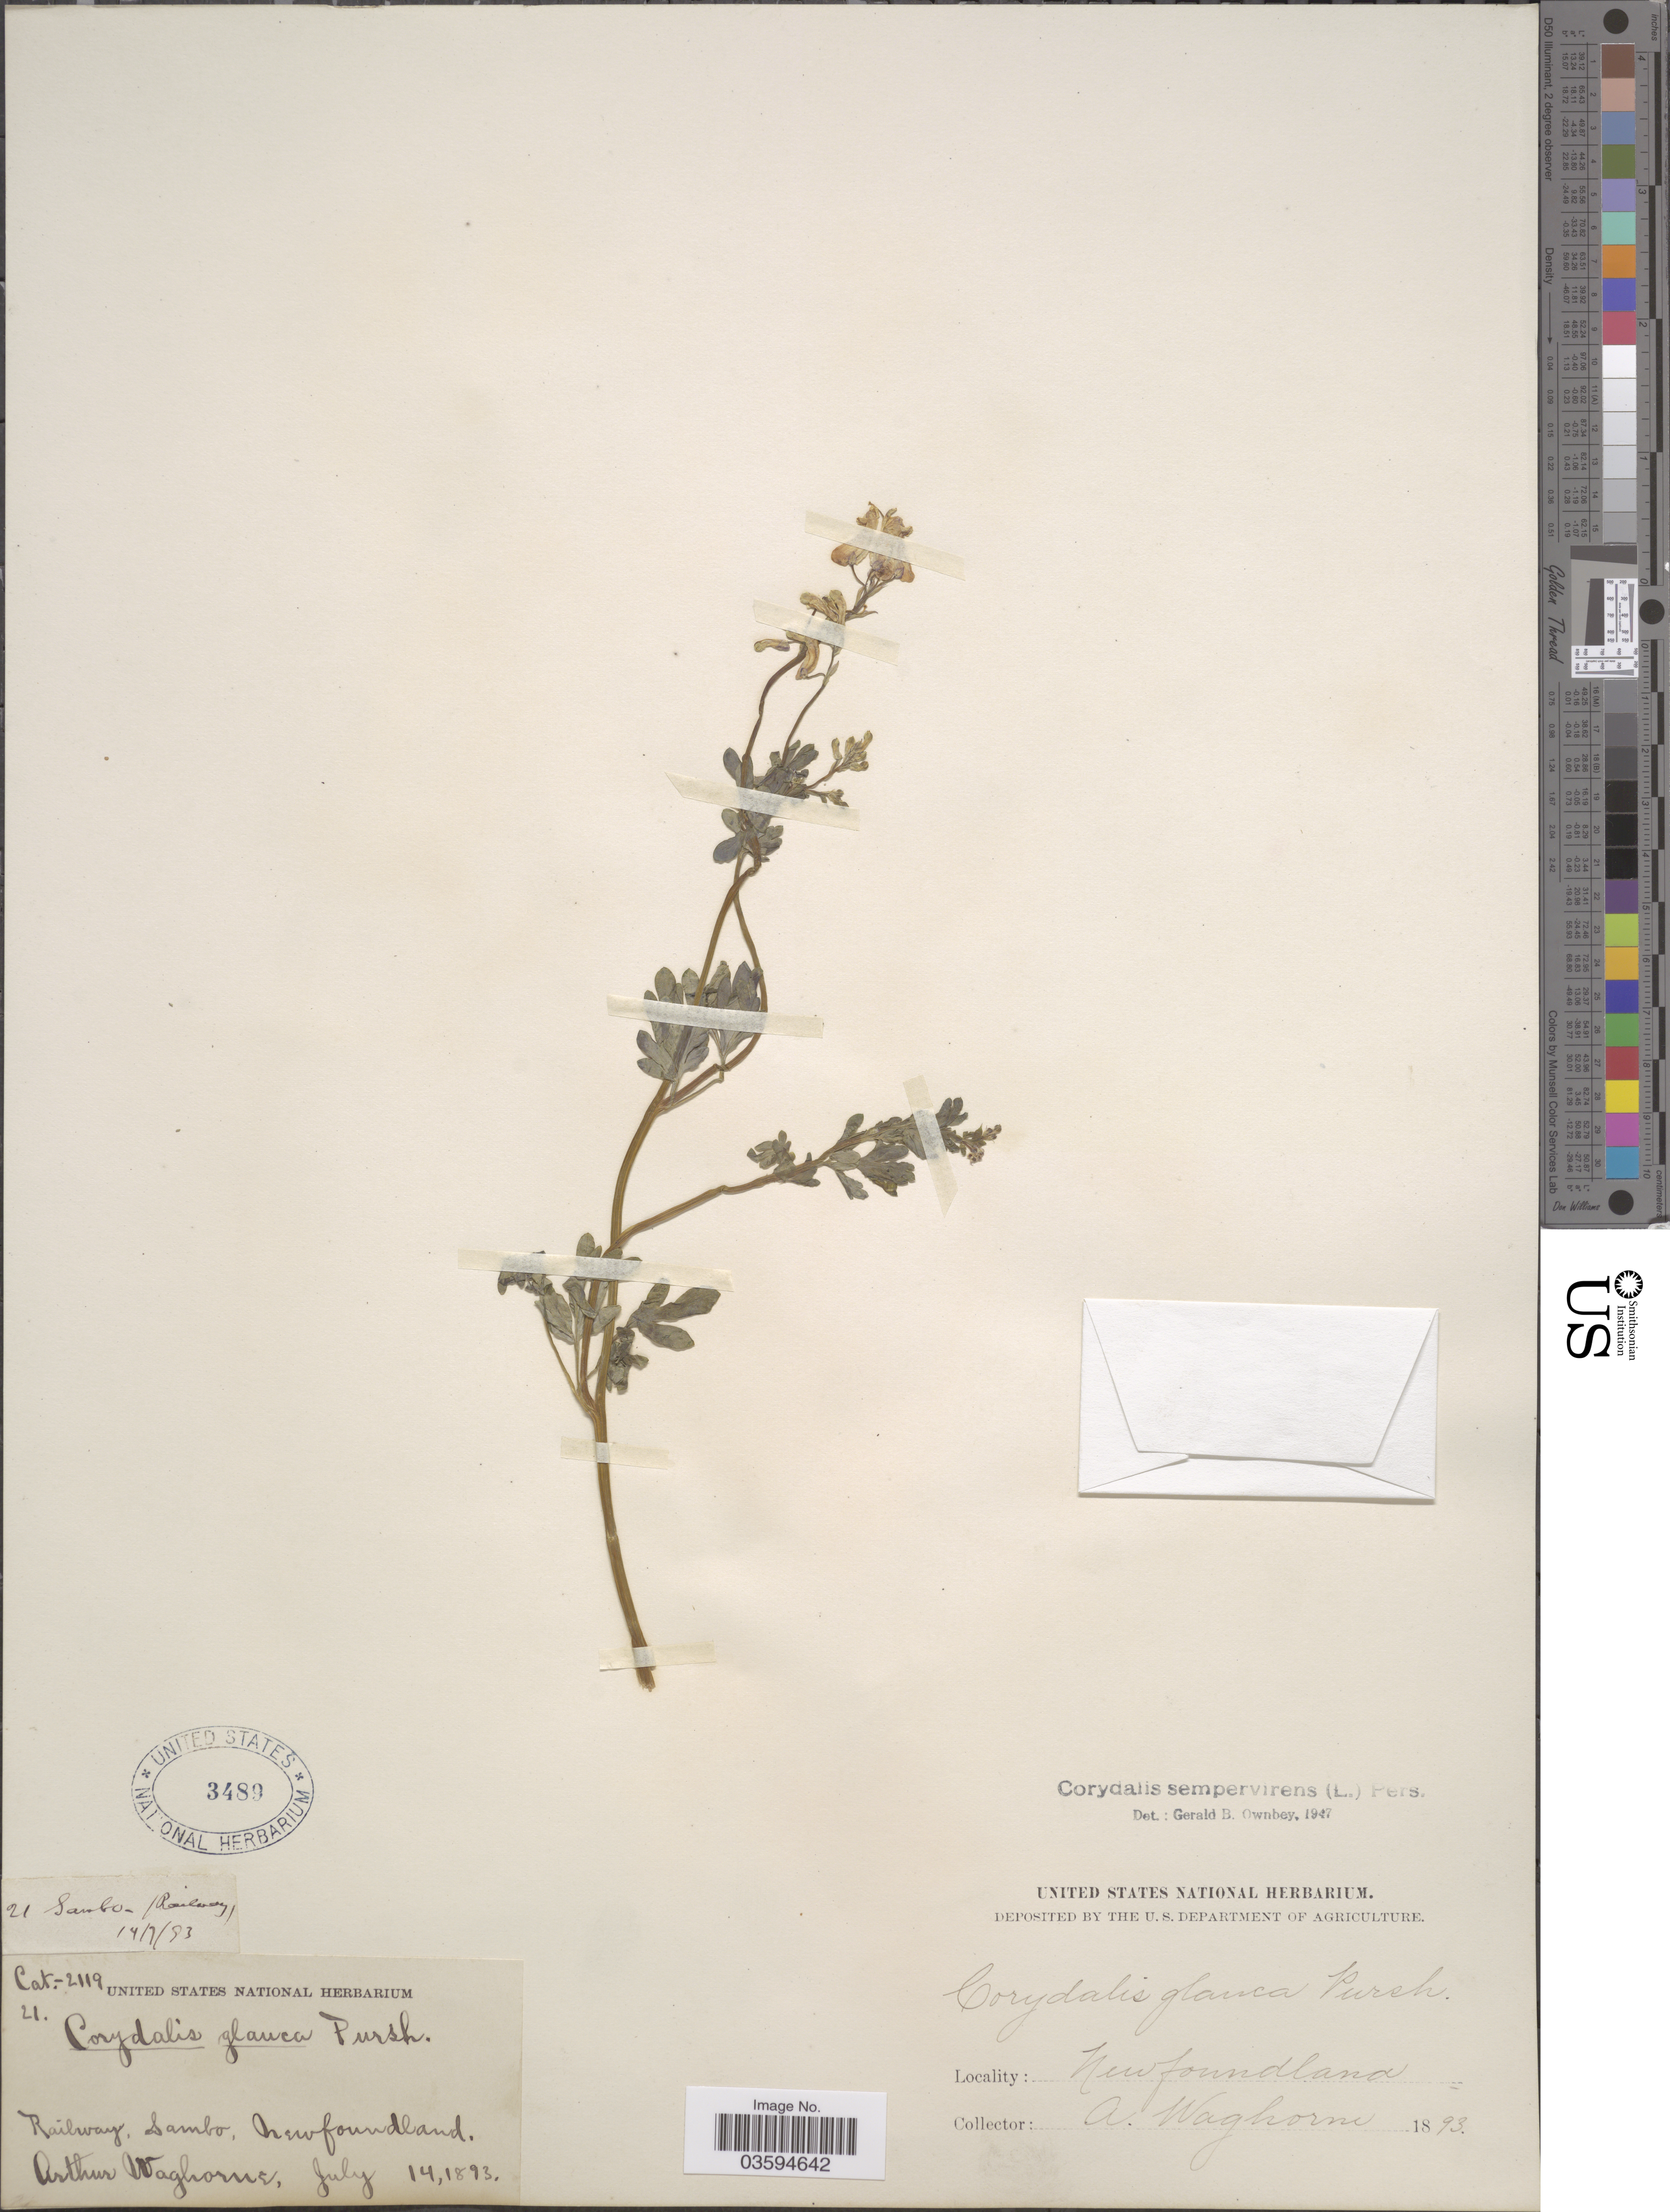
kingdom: Plantae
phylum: Tracheophyta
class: Magnoliopsida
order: Ranunculales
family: Papaveraceae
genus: Capnoides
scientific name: Capnoides sempervirens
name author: (L.) Borkh.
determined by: Strong, M. T., (US), Smithsonian Institution - National Museum of Natural History (UNITED STATES)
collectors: A. Waghorne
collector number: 21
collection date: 1893-04-14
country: Canada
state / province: Newfoundland and Labrador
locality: Railway Sambo.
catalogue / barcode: US 3489